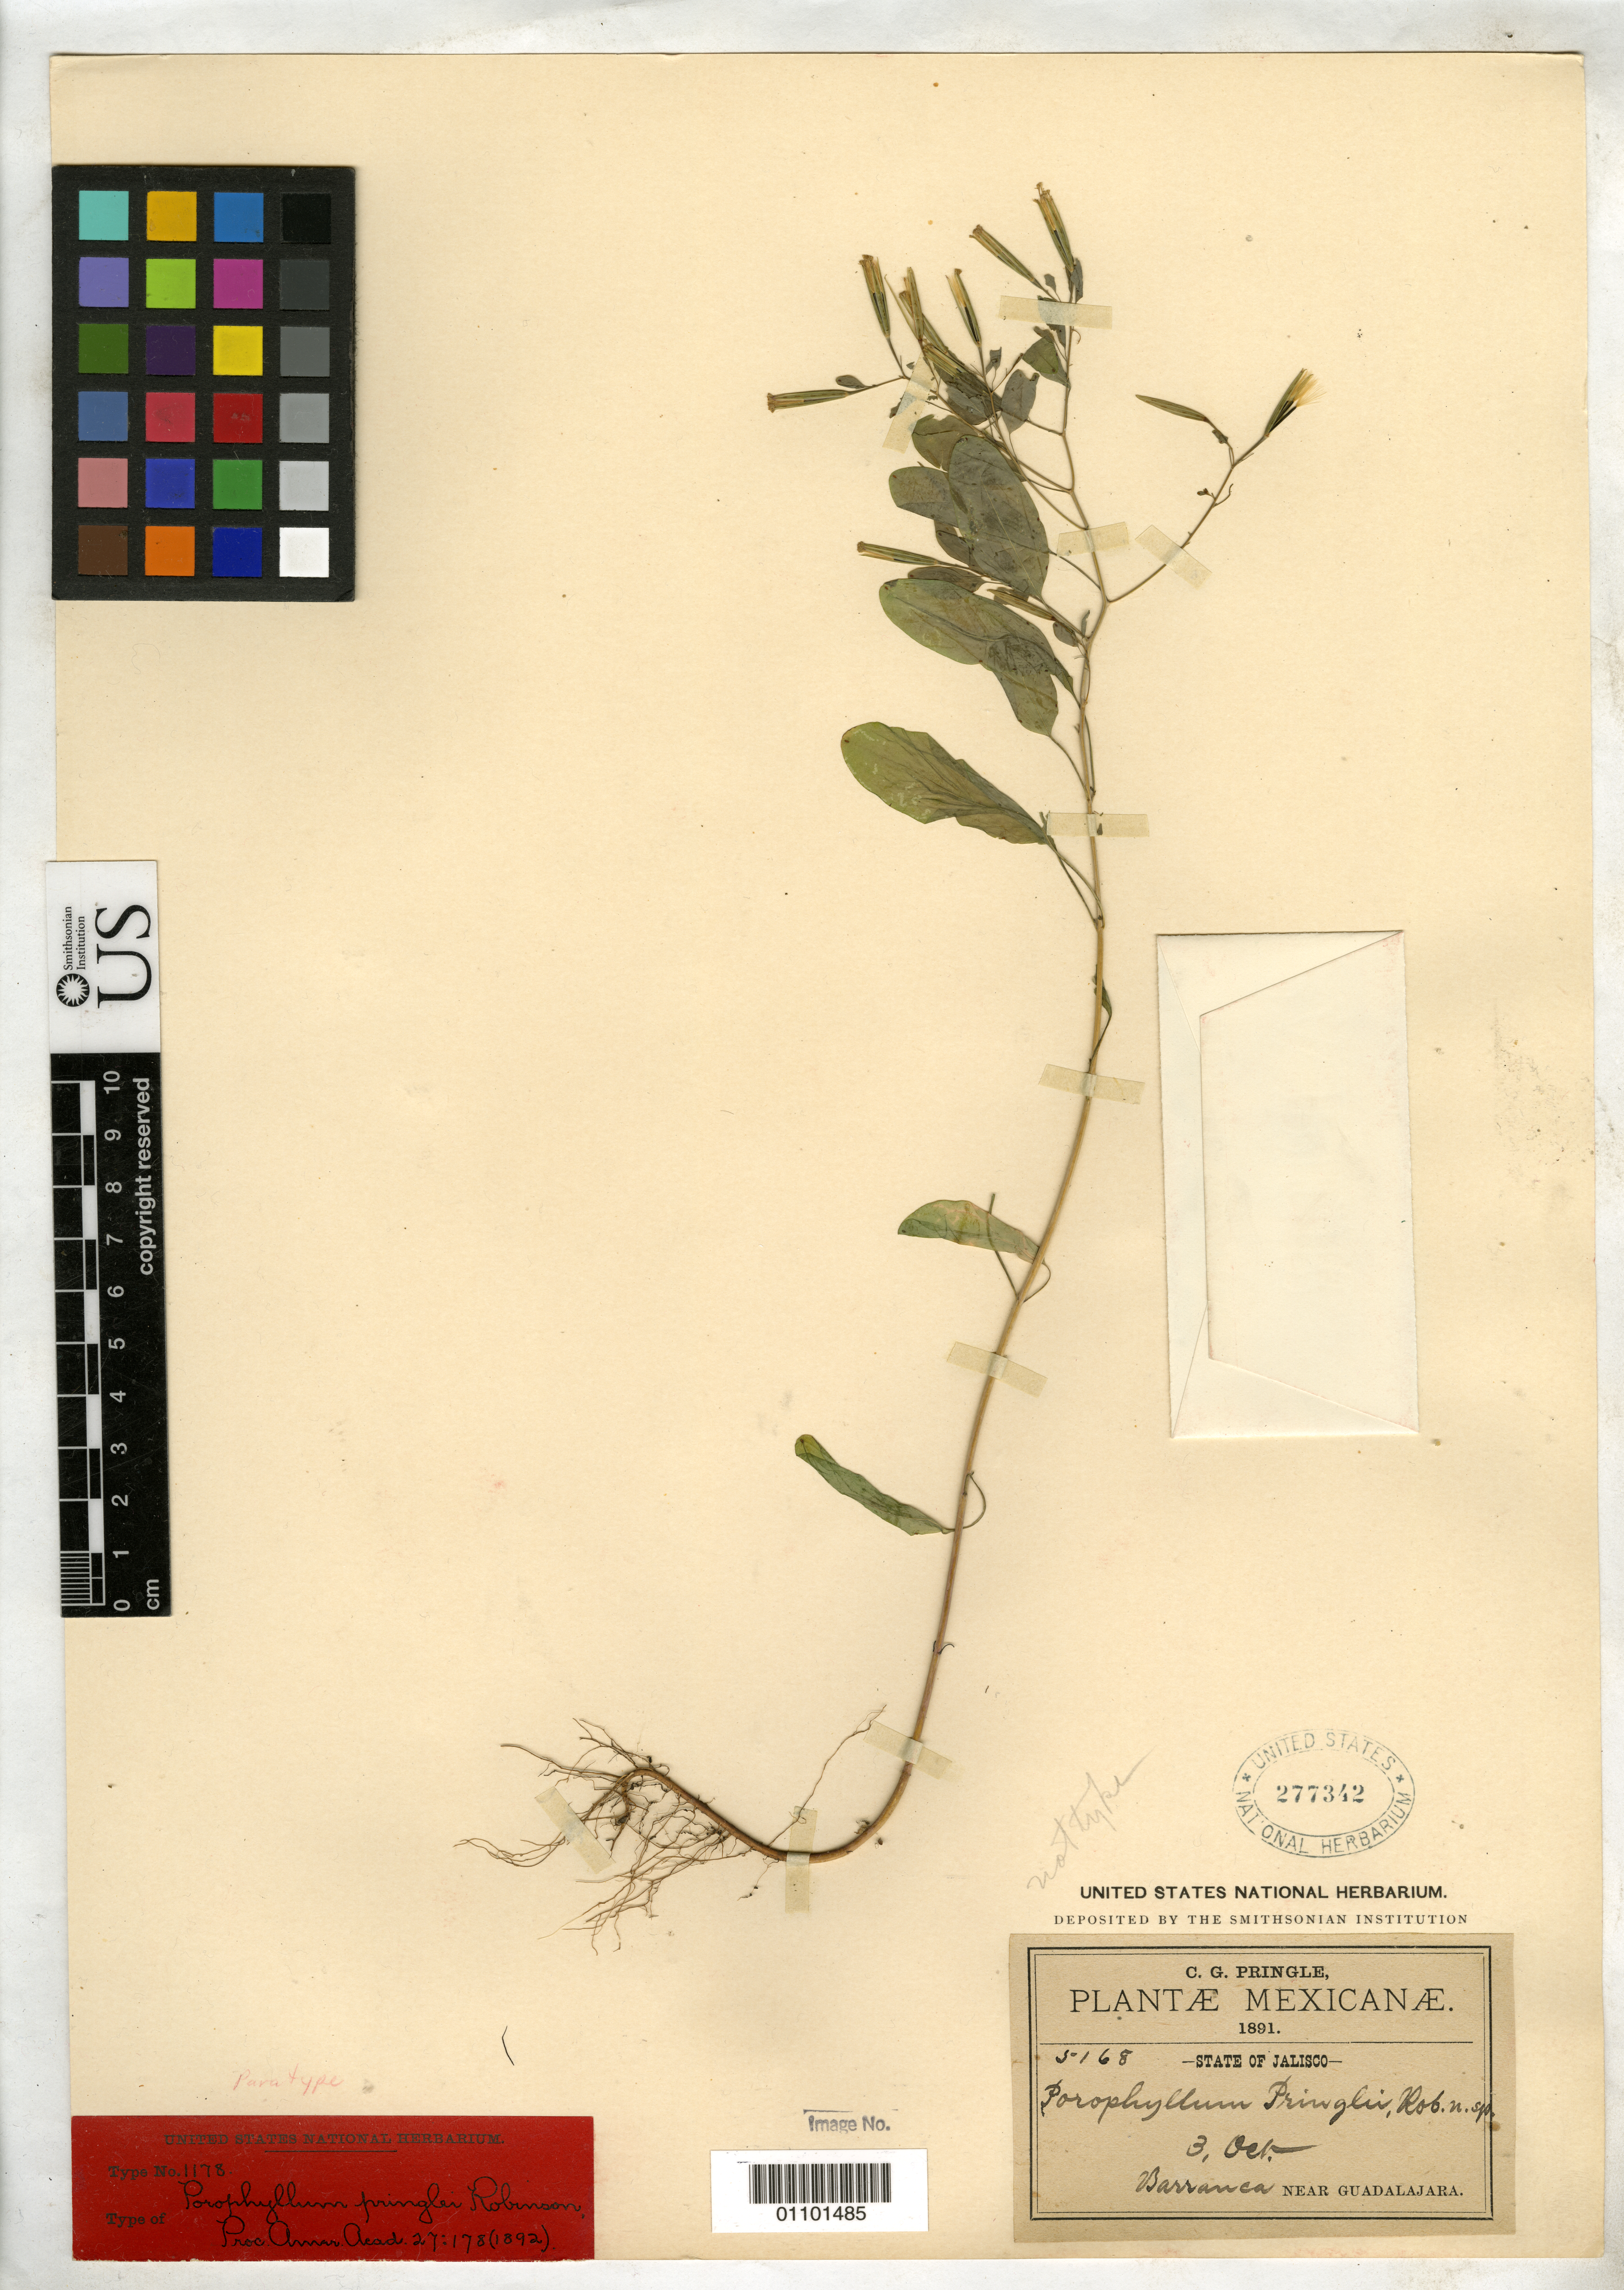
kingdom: Plantae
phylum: Tracheophyta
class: Magnoliopsida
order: Asterales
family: Asteraceae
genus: Porophyllum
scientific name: Porophyllum pringlei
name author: B.L. Rob.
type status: Syntype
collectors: C. G. Pringle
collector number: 5168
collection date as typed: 03 Oct 1891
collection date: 1891-10-03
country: Mexico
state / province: Jalisco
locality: Barranca near Guadalajara.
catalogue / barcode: US 277342